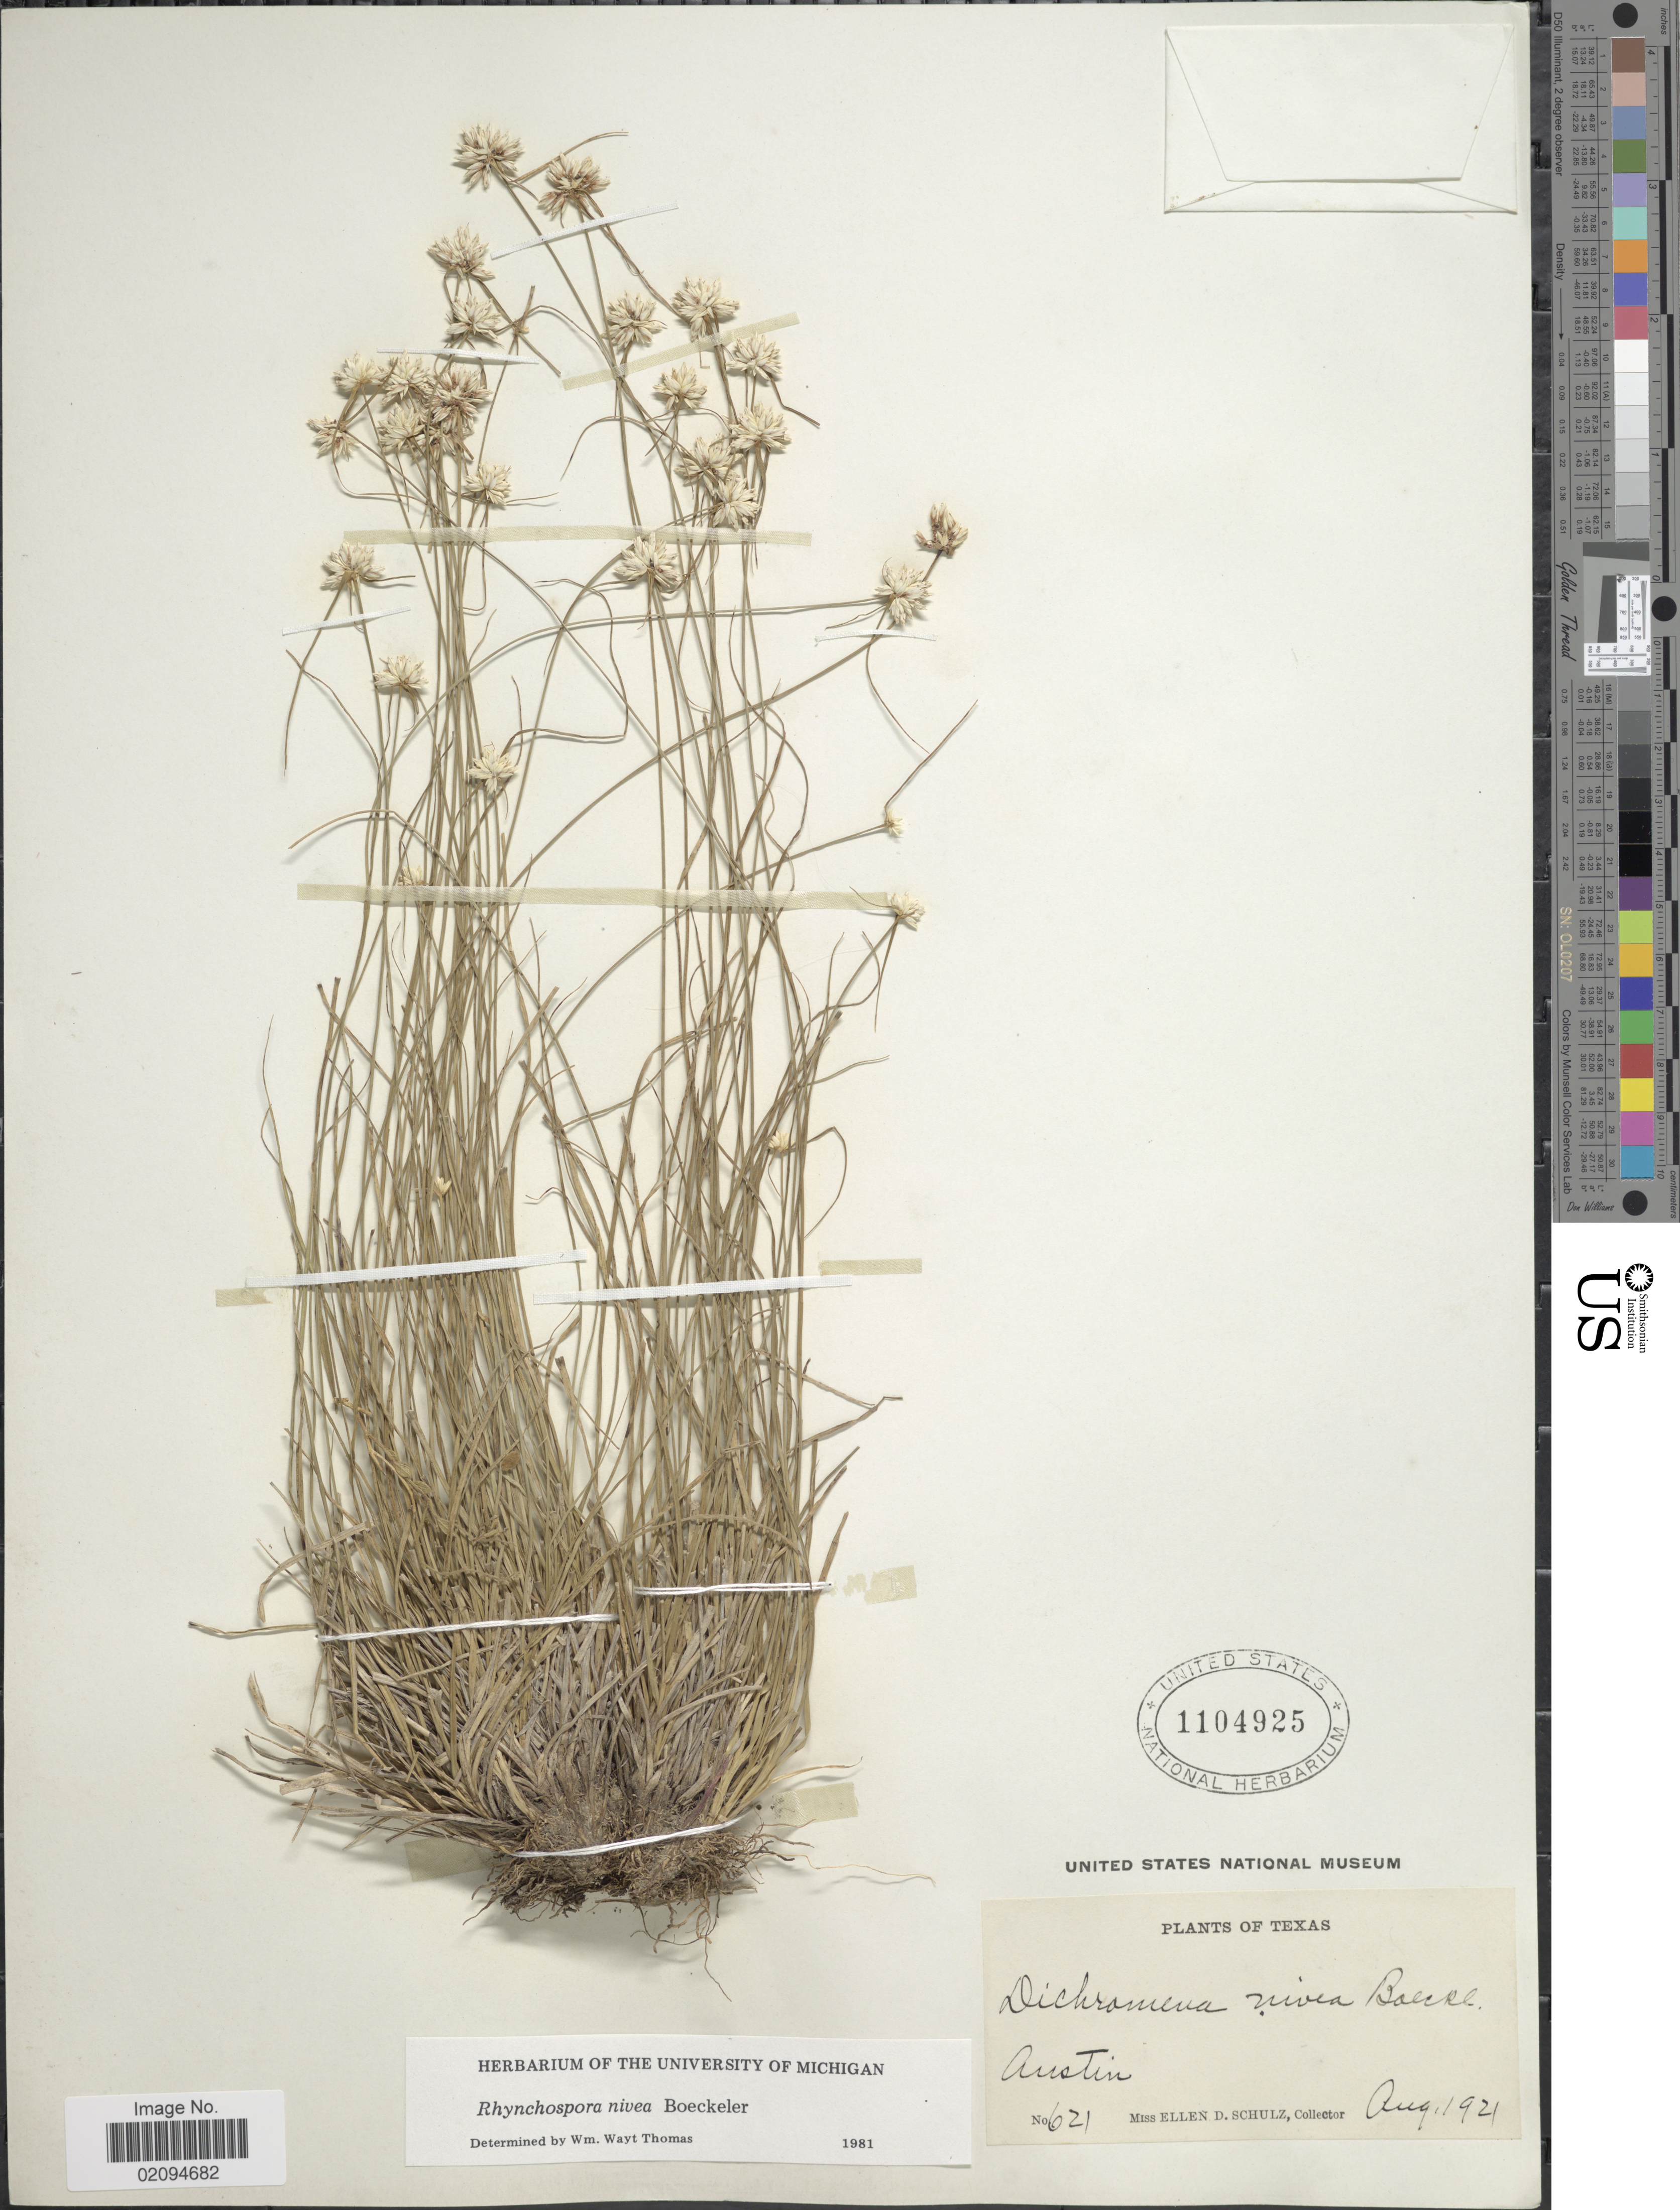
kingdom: Plantae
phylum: Tracheophyta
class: Liliopsida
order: Poales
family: Cyperaceae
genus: Rhynchospora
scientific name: Rhynchospora nivea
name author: Boeckeler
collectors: E. D. Schulz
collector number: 621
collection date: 1921-08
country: United States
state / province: Texas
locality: Austin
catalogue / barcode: US 1104925